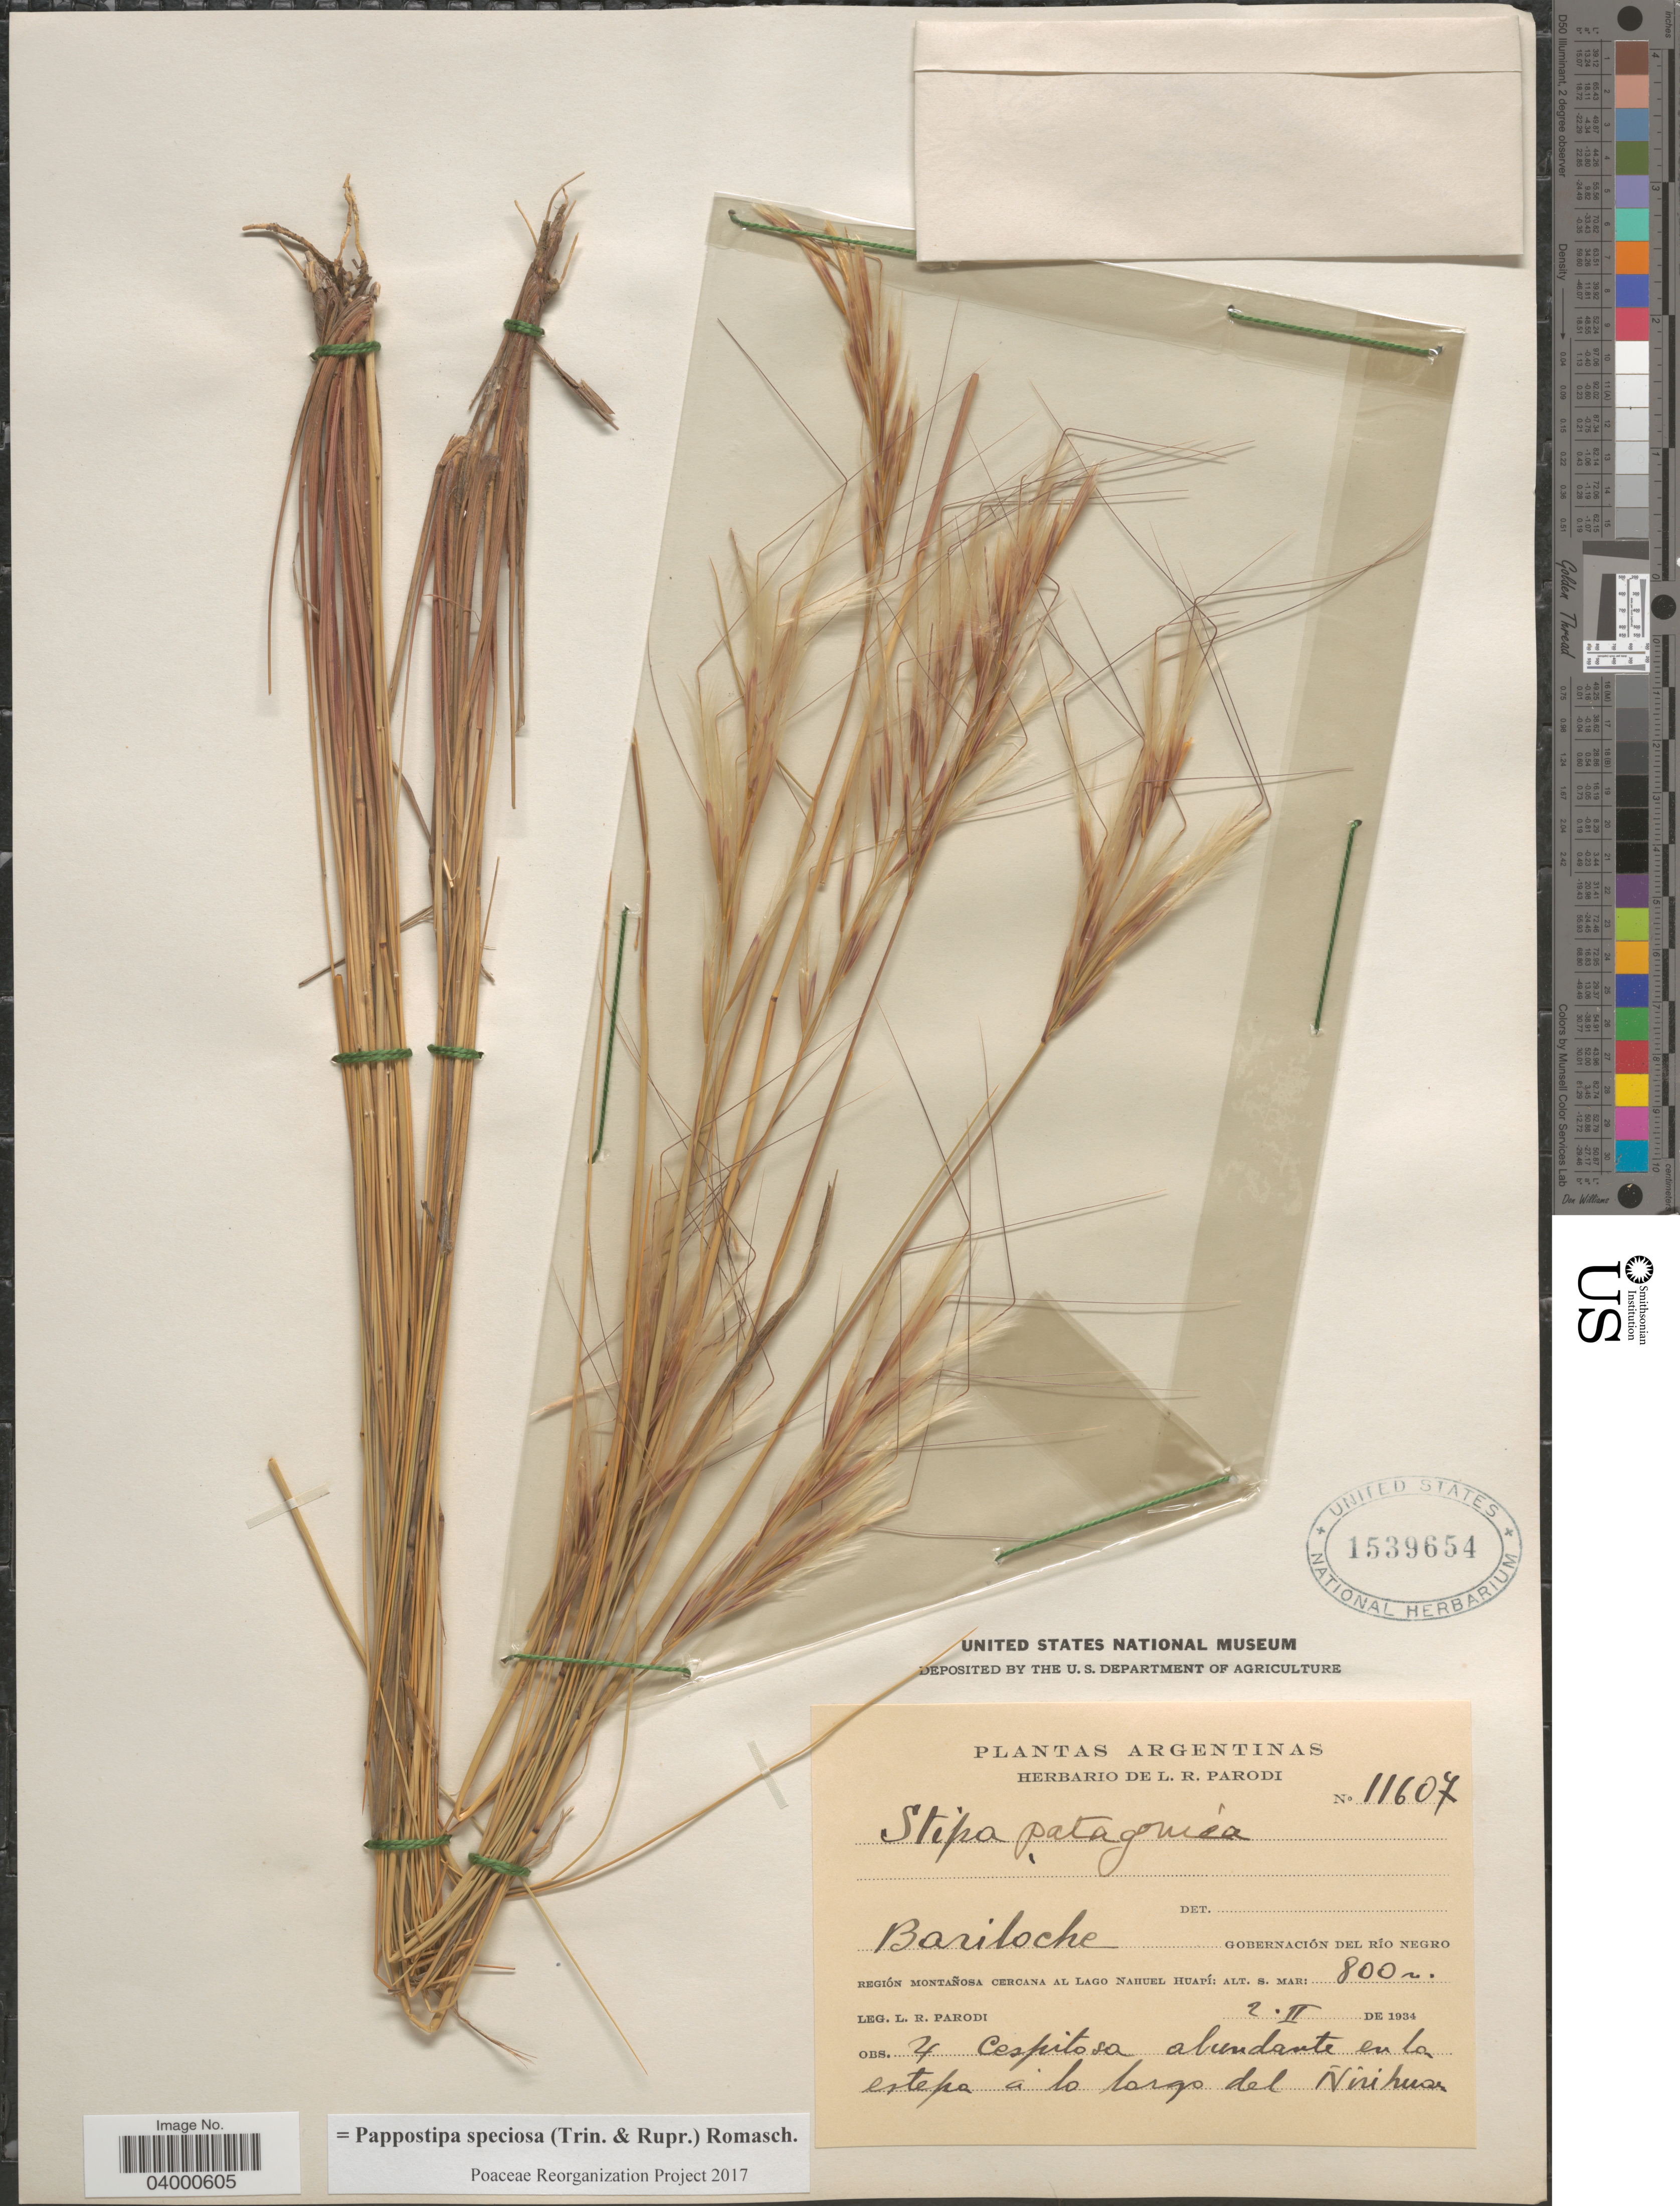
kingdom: Plantae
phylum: Tracheophyta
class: Liliopsida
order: Poales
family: Poaceae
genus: Pappostipa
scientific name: Pappostipa speciosa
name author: (Trin. & Rupr.) Romasch.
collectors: L. R. Parodi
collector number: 11607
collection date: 1934-02-02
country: Argentina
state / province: Rio Negro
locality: Bariloche. Gobernacion del Rio Negro. Región Montañosa cercana al Lago Nahuel Huapí. Abundante en la estepa alo largo del Nirihuau.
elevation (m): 800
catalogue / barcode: US 1539654